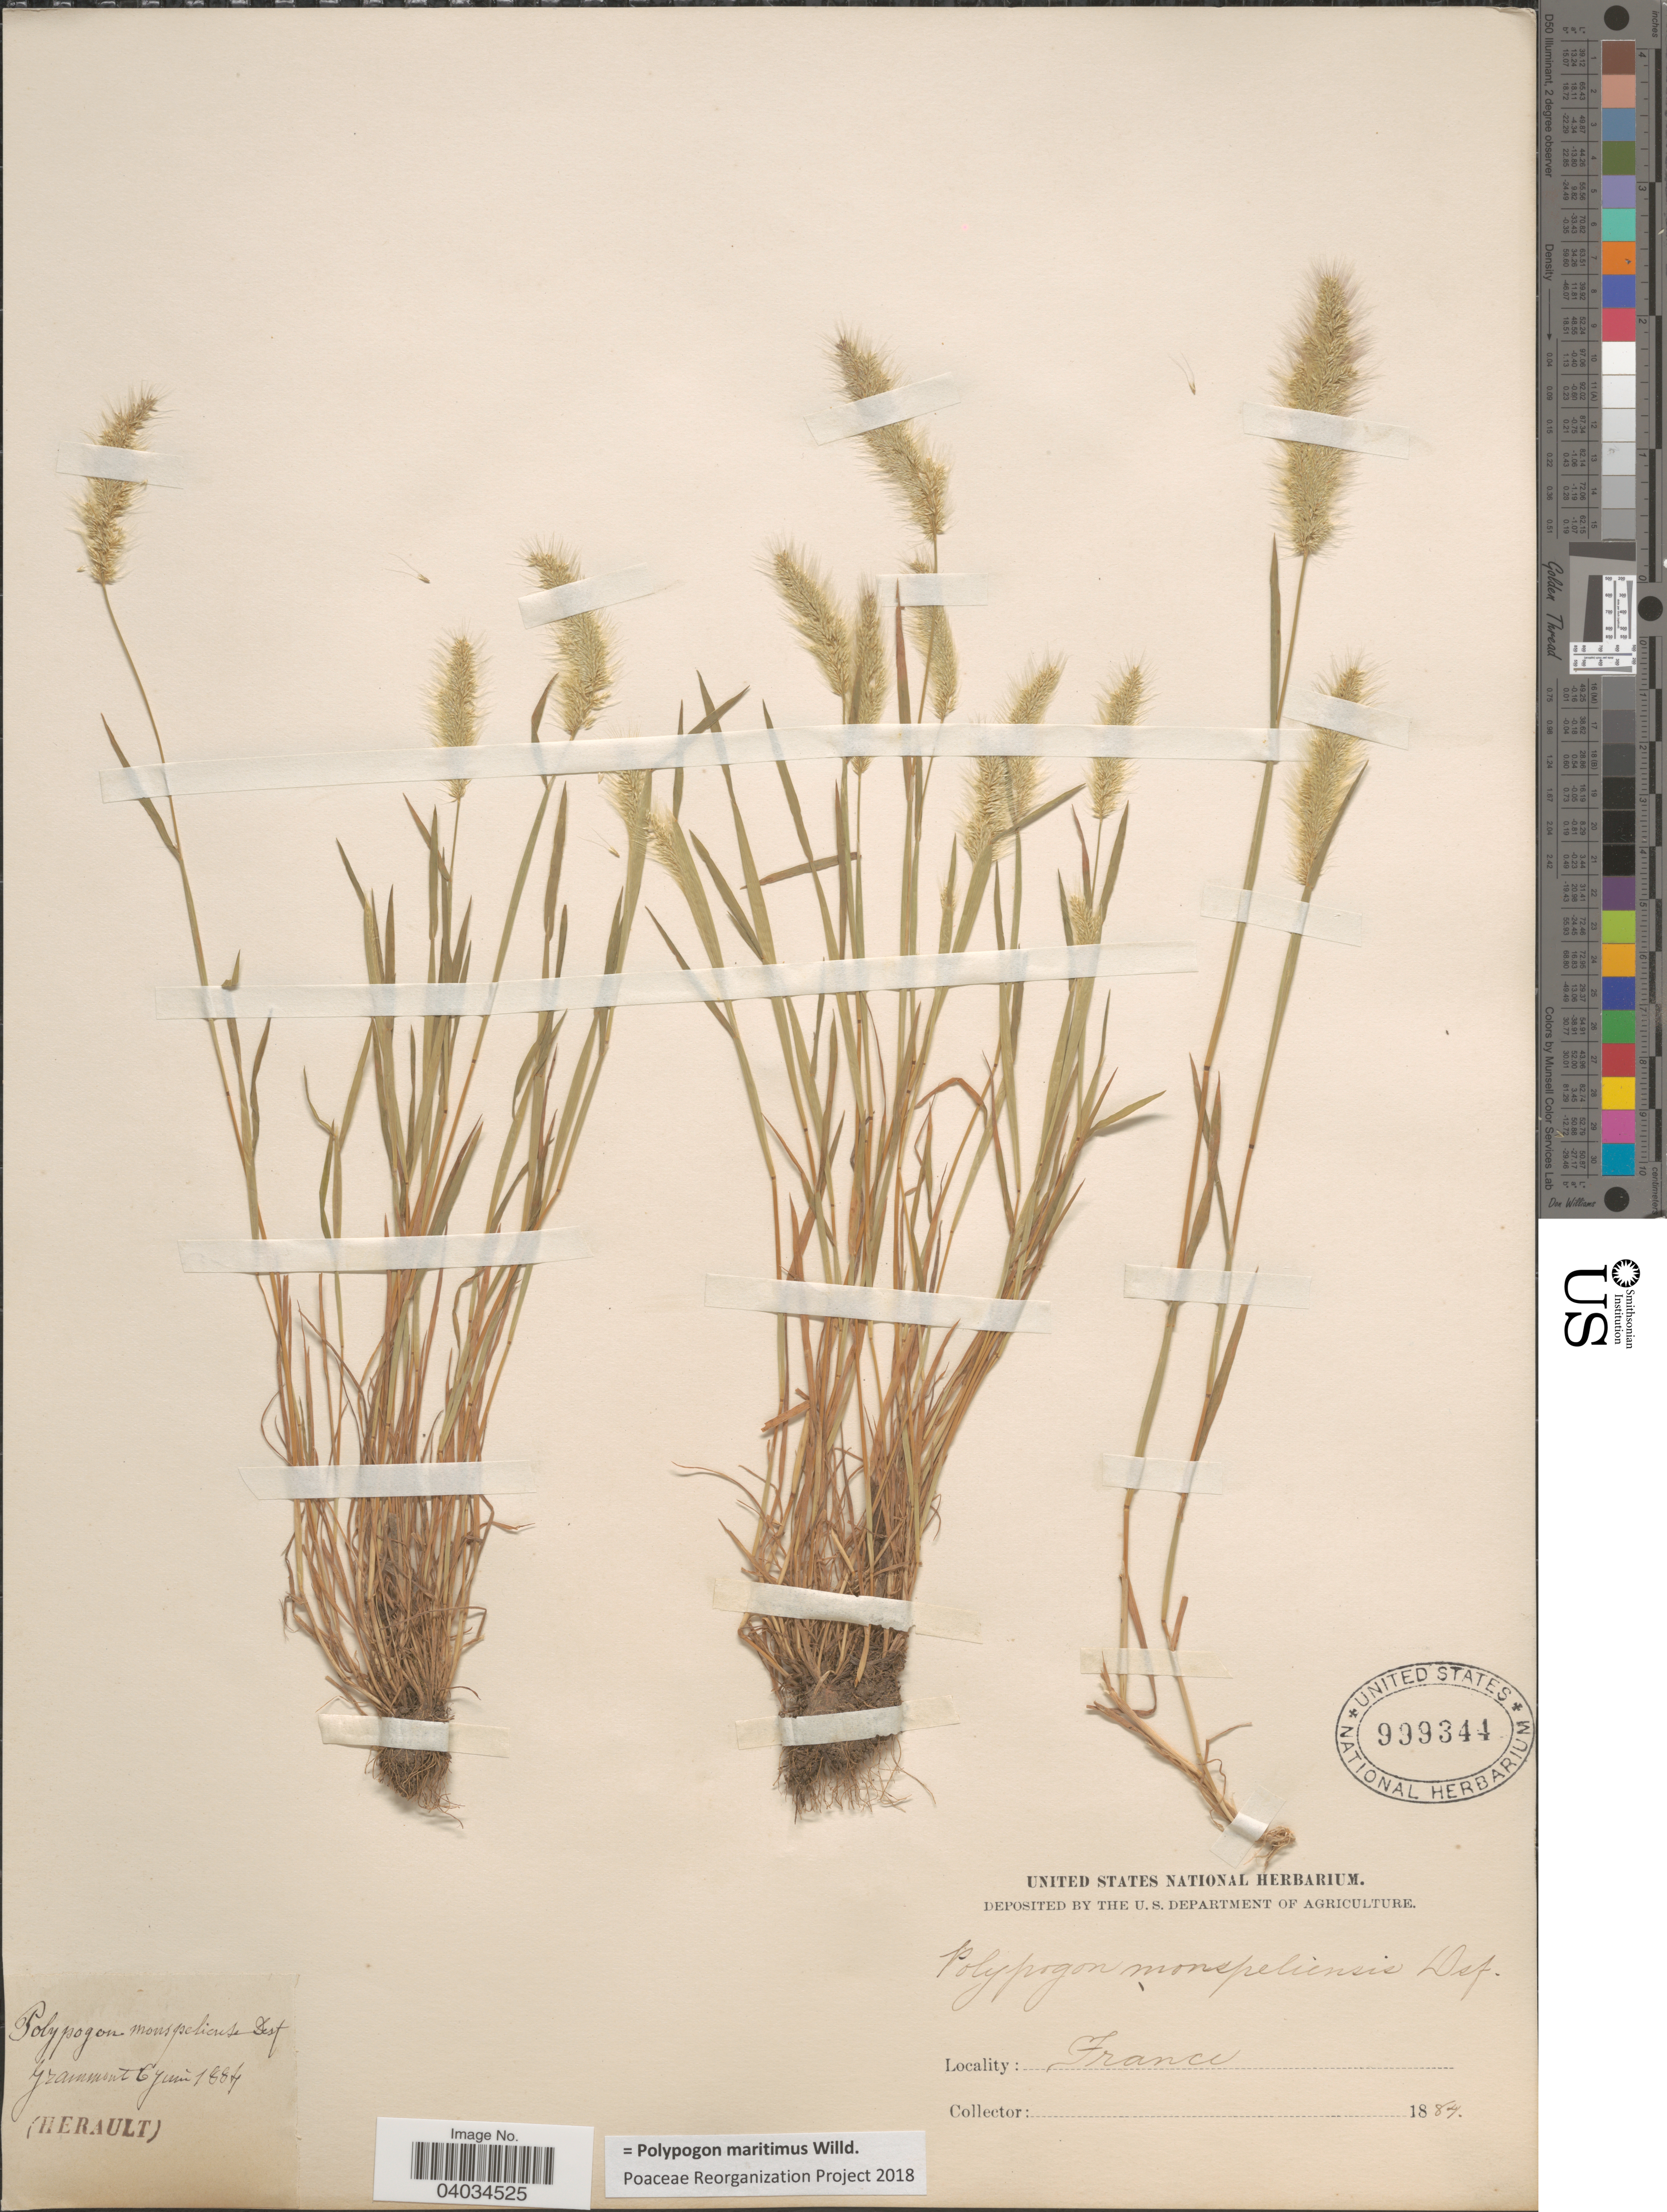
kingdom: Plantae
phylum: Tracheophyta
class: Liliopsida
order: Poales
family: Poaceae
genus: Polypogon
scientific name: Polypogon maritimus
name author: Willd.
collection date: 1884-06-06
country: France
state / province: Occitanie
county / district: Hérault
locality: Grammont (Herault).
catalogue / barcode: US 999344